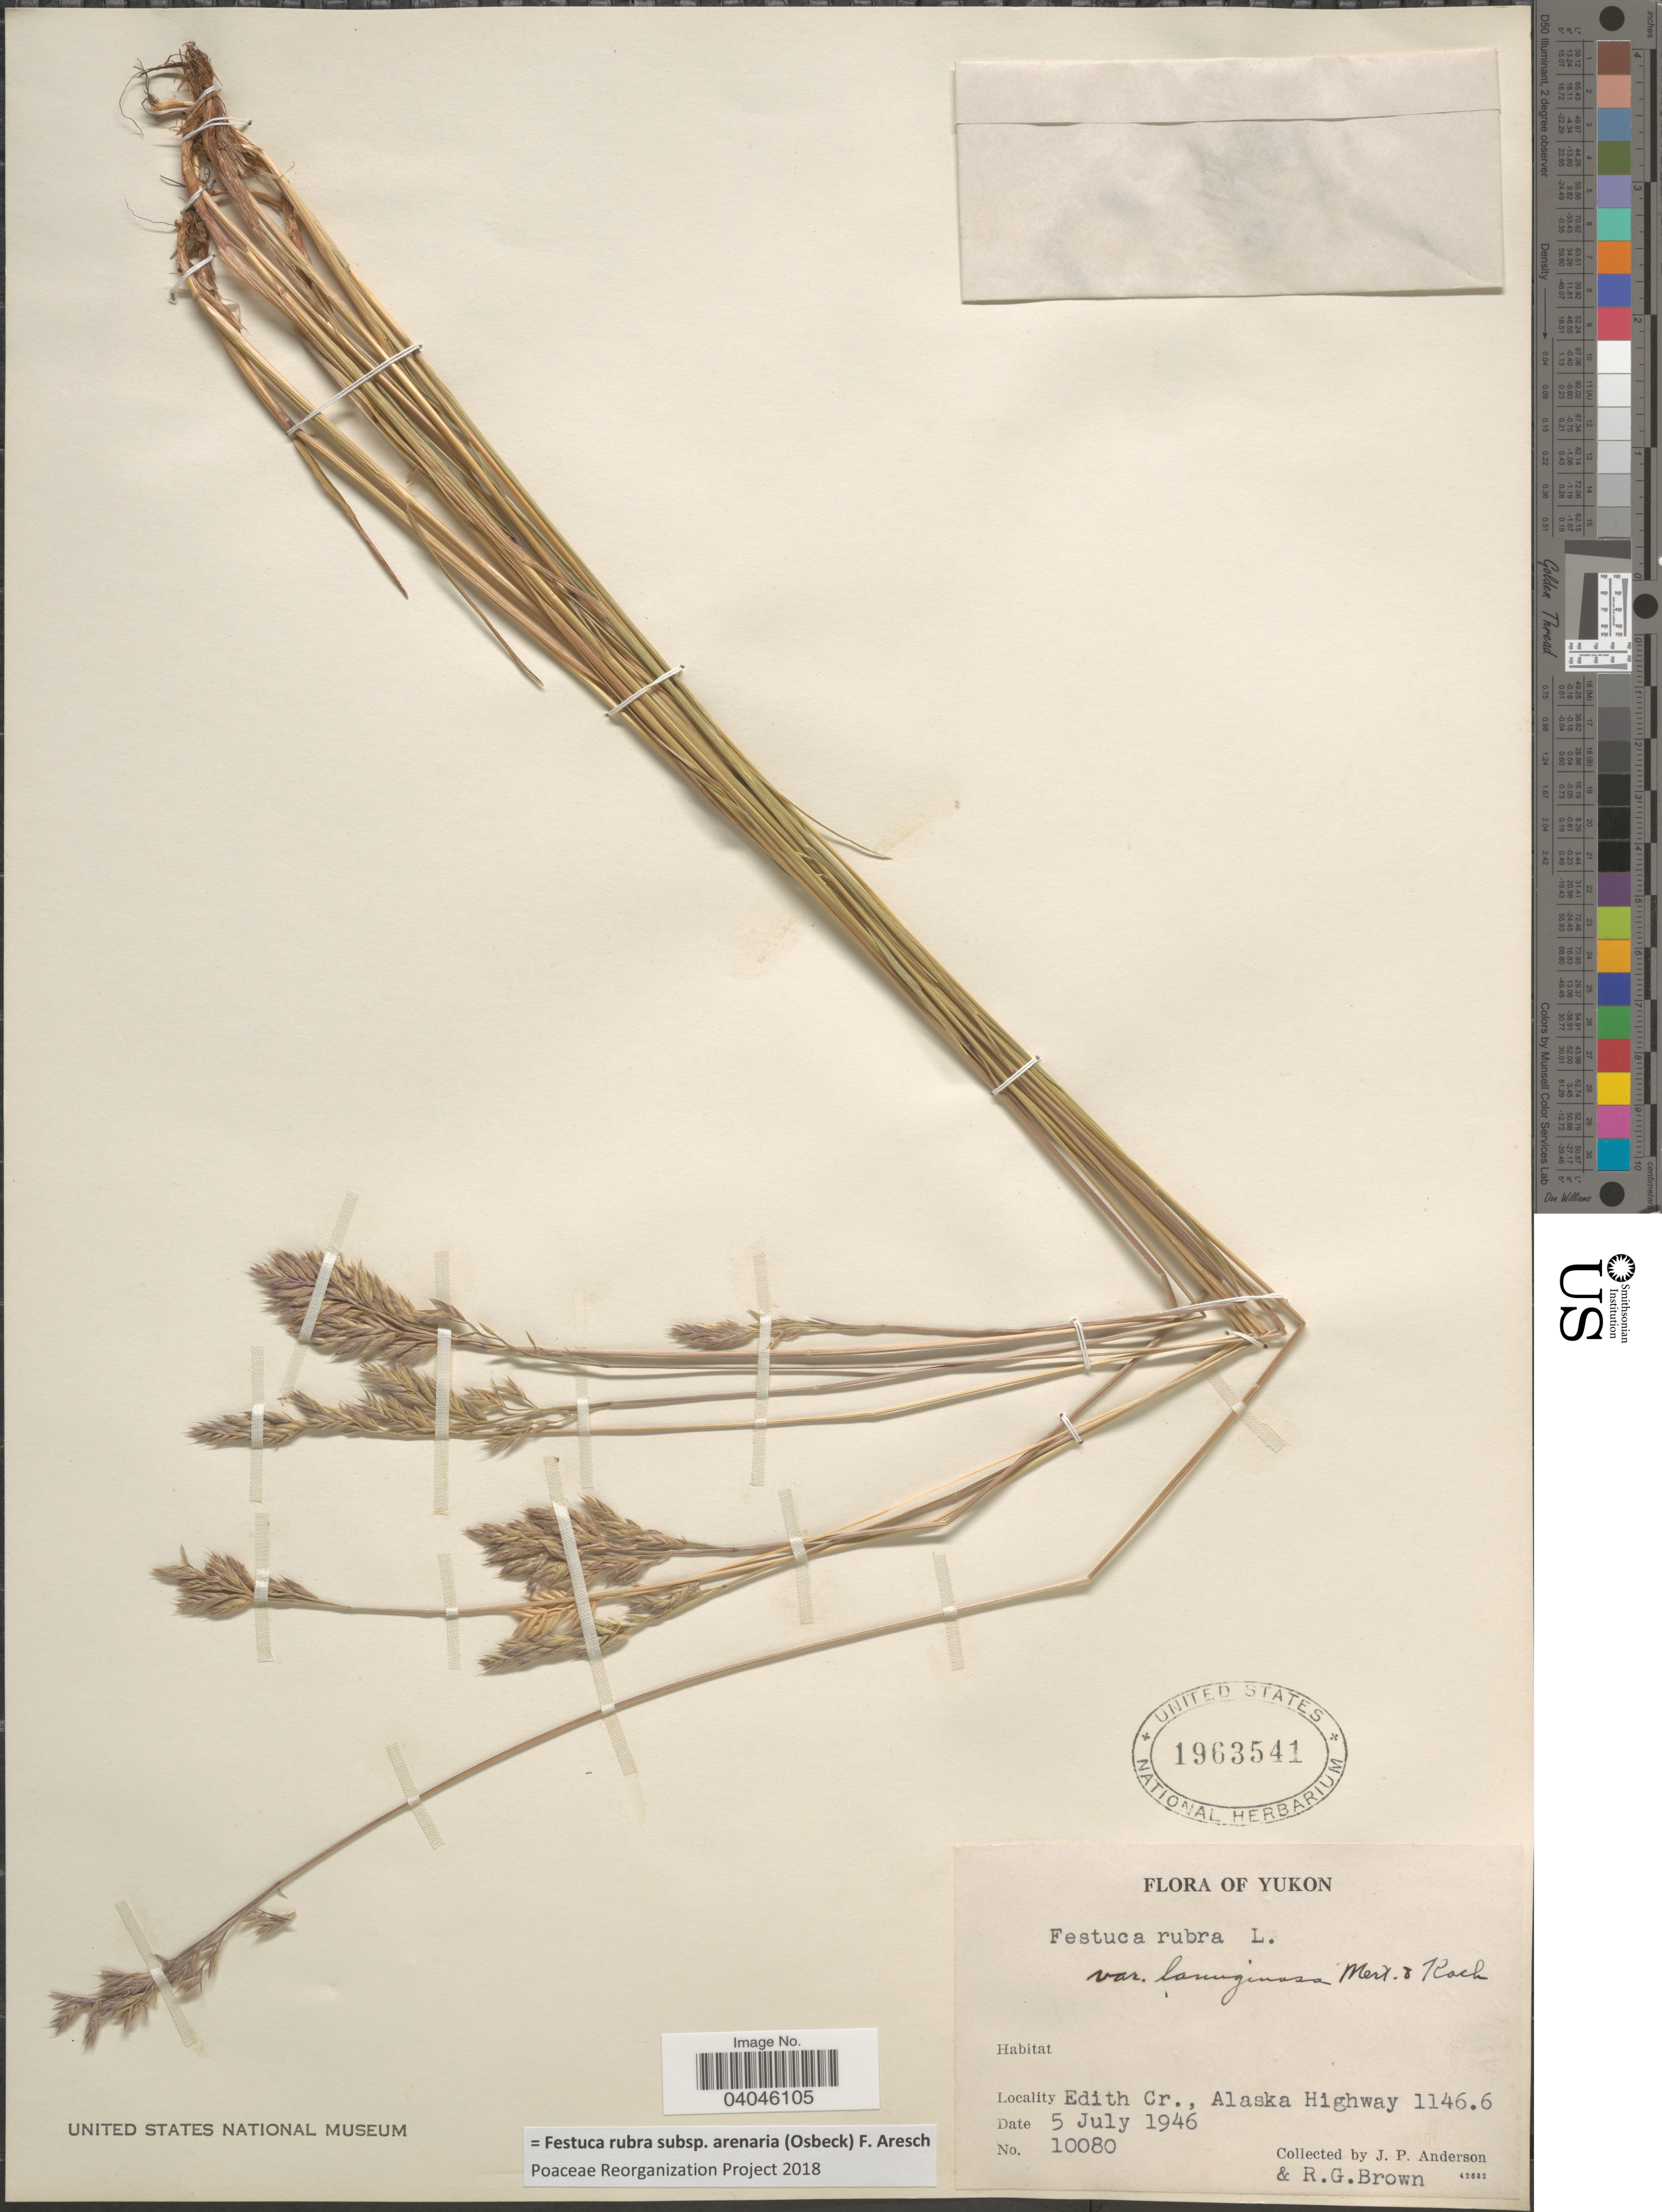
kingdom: Plantae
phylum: Tracheophyta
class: Liliopsida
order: Poales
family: Poaceae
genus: Festuca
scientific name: Festuca rubra subsp. arenaria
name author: (Osbeck) F. Aresch.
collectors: J. P. Anderson & R. G. Brown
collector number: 10080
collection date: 1946-07-05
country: Canada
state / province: Yukon Territory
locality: Yukon. Edith Cr., Alaska Highway 1146.6.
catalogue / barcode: US 1963541